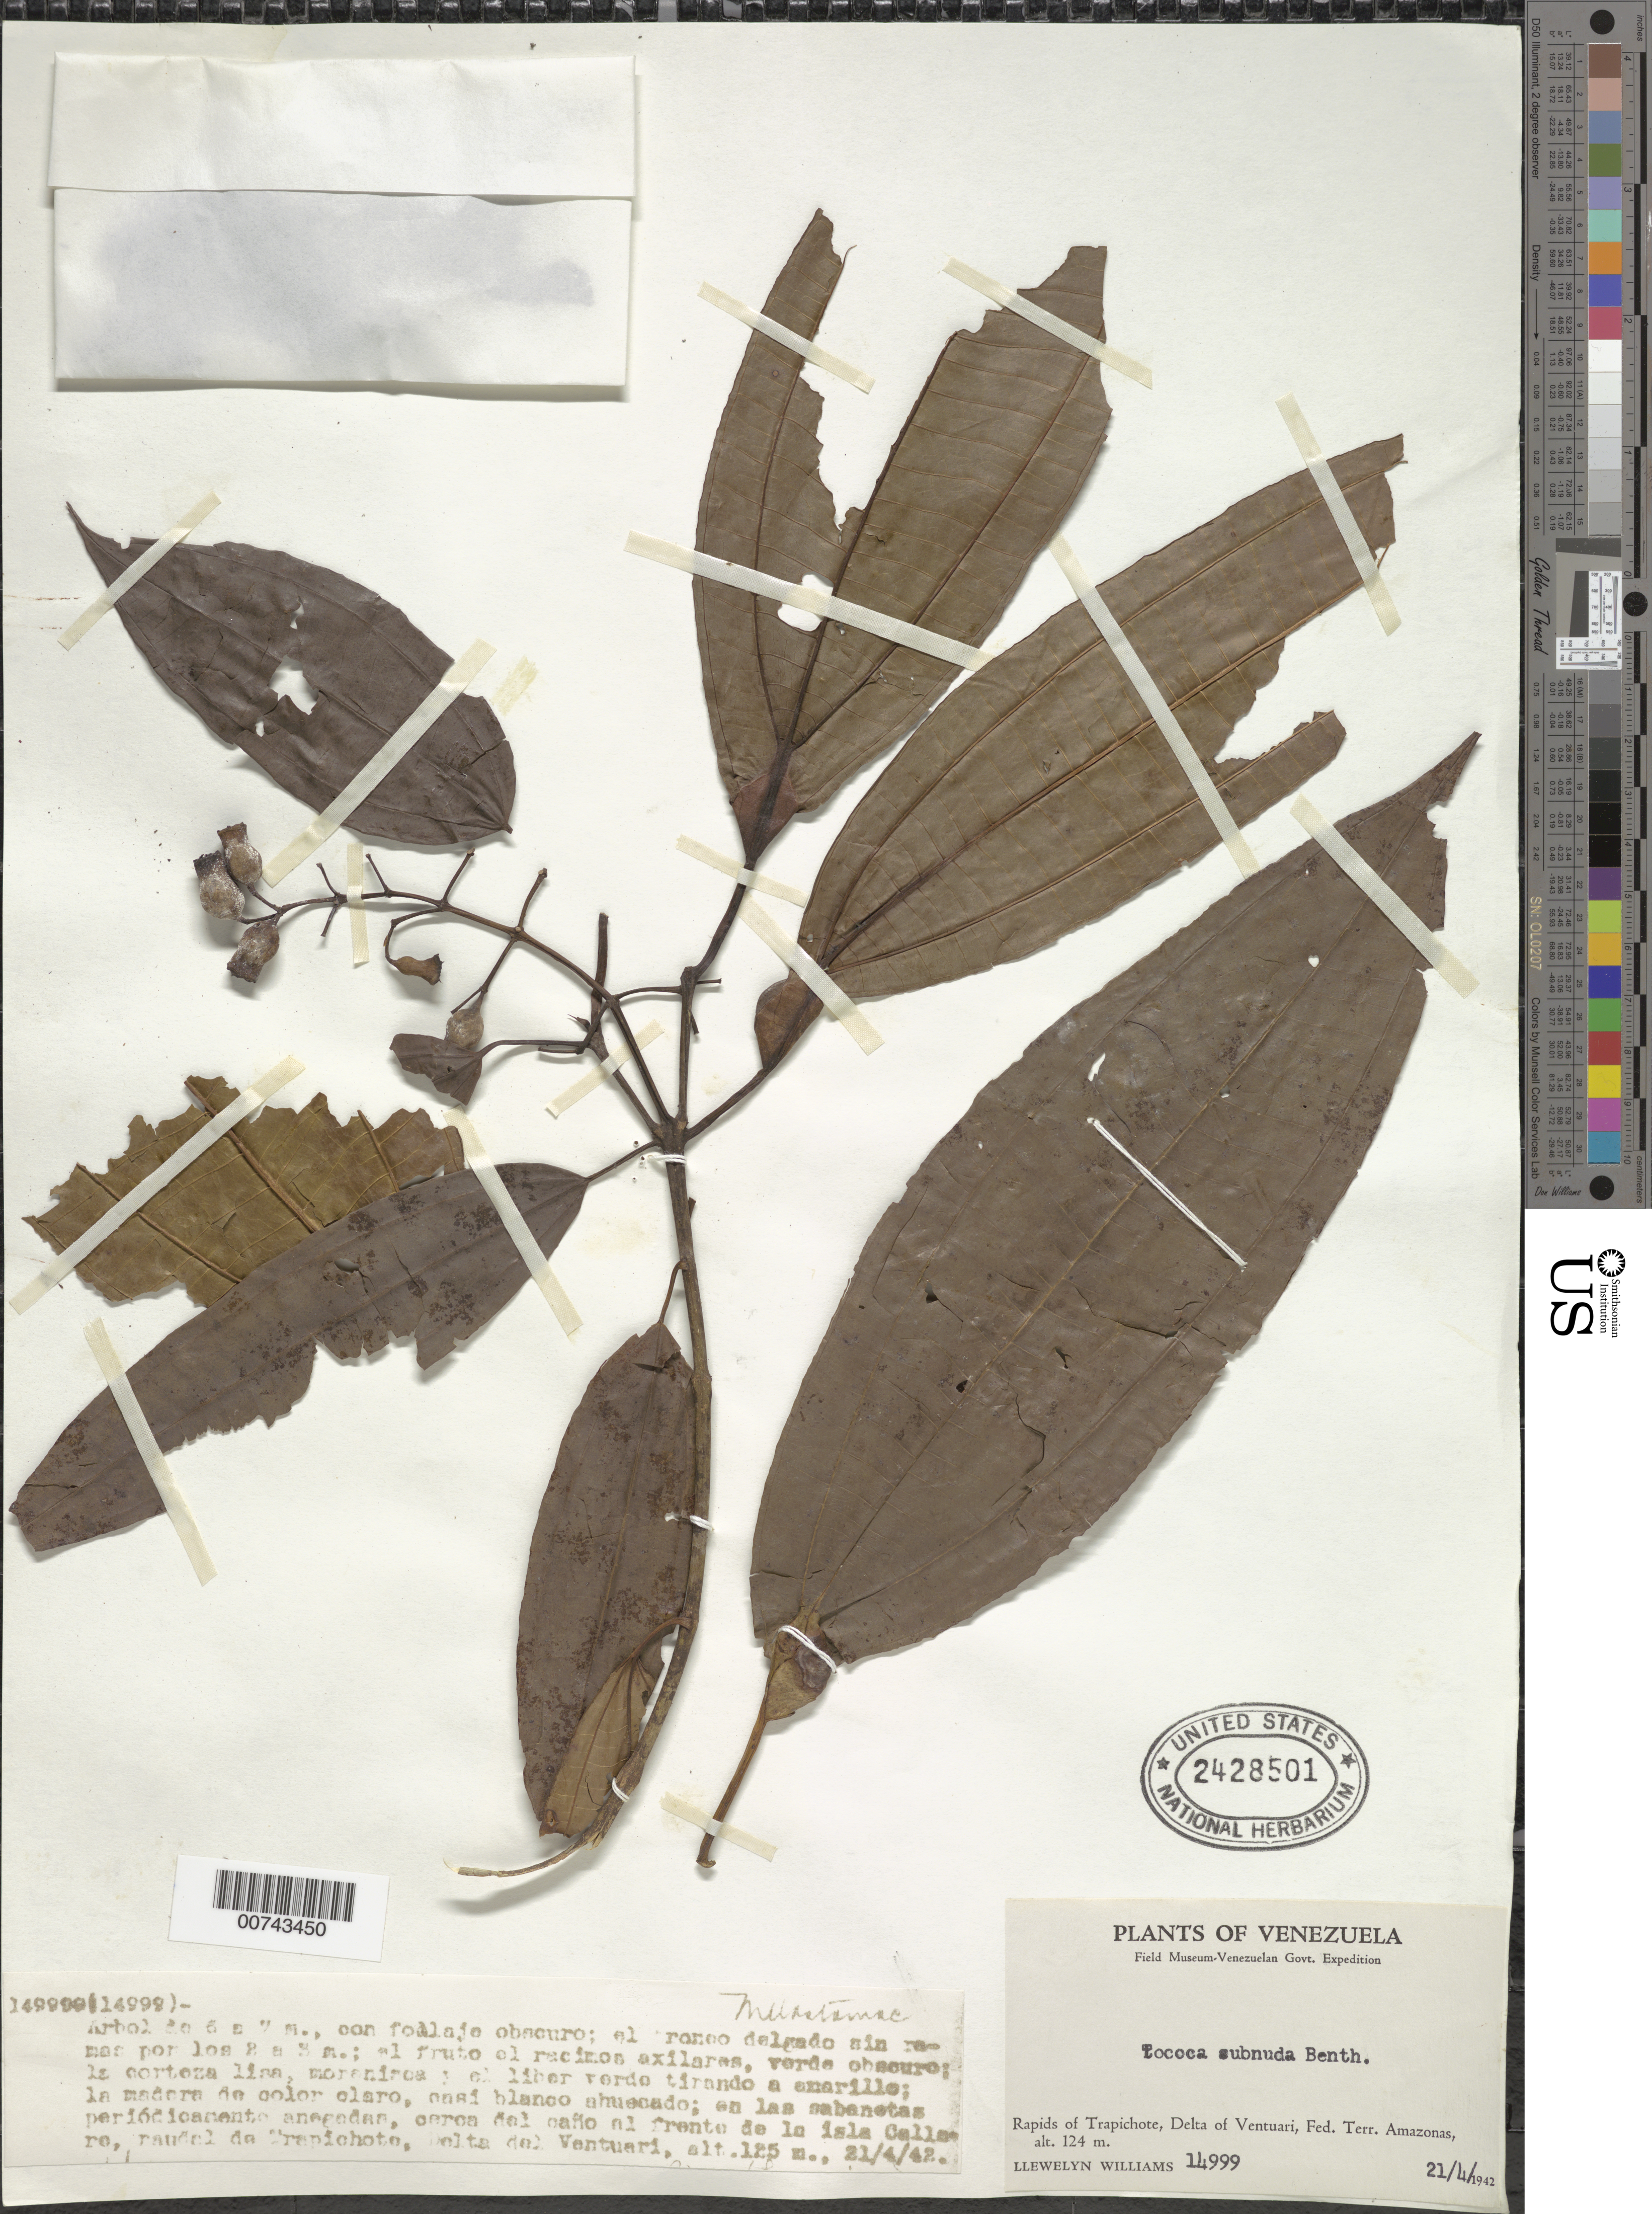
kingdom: Plantae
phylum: Tracheophyta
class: Magnoliopsida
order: Myrtales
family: Melastomataceae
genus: Tococa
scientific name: Tococa coronata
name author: Benth.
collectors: Ll. Williams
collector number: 14999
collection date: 1942-04-21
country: Venezuela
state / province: Amazonas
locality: Rapids of Trapichote, Delta of Ventuari, Fed. Terr. Amazonas.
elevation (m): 125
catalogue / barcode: US 2428501